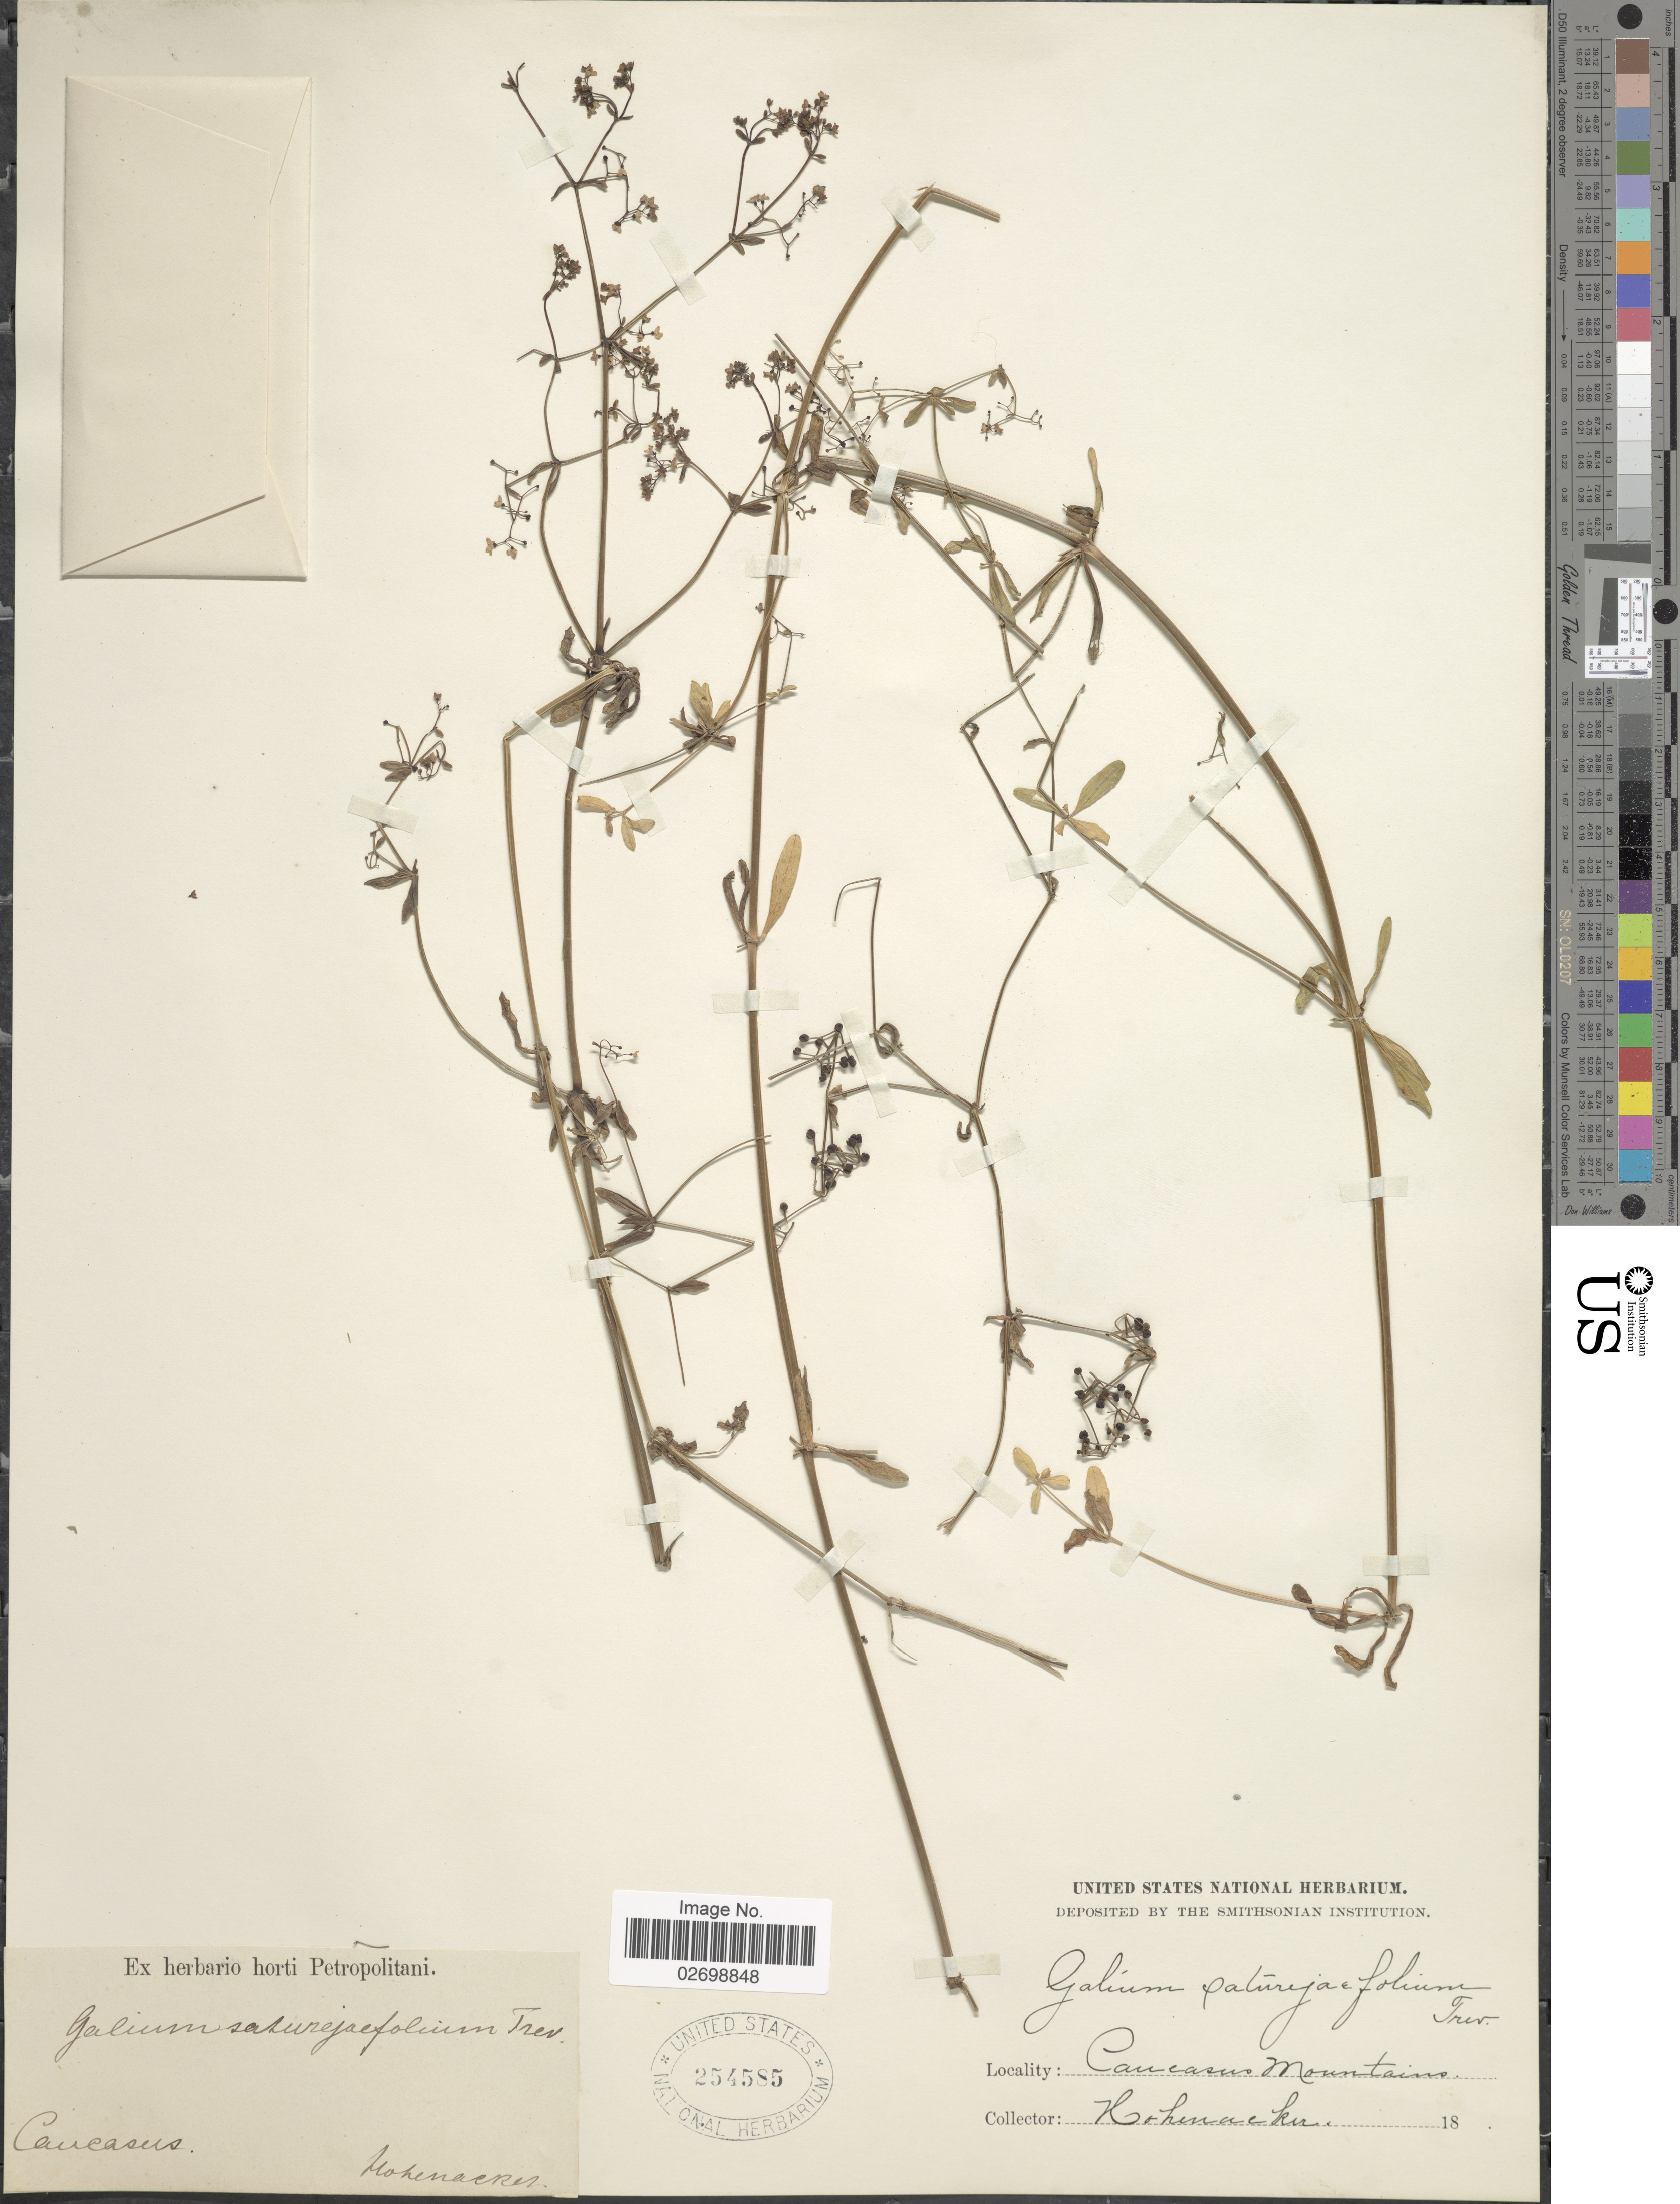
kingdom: Plantae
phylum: Tracheophyta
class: Magnoliopsida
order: Gentianales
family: Rubiaceae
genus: Galium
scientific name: Galium saturejifolium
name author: Trevir.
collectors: Hohenacker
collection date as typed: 18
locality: Caucasus Mountains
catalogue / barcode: US 254585